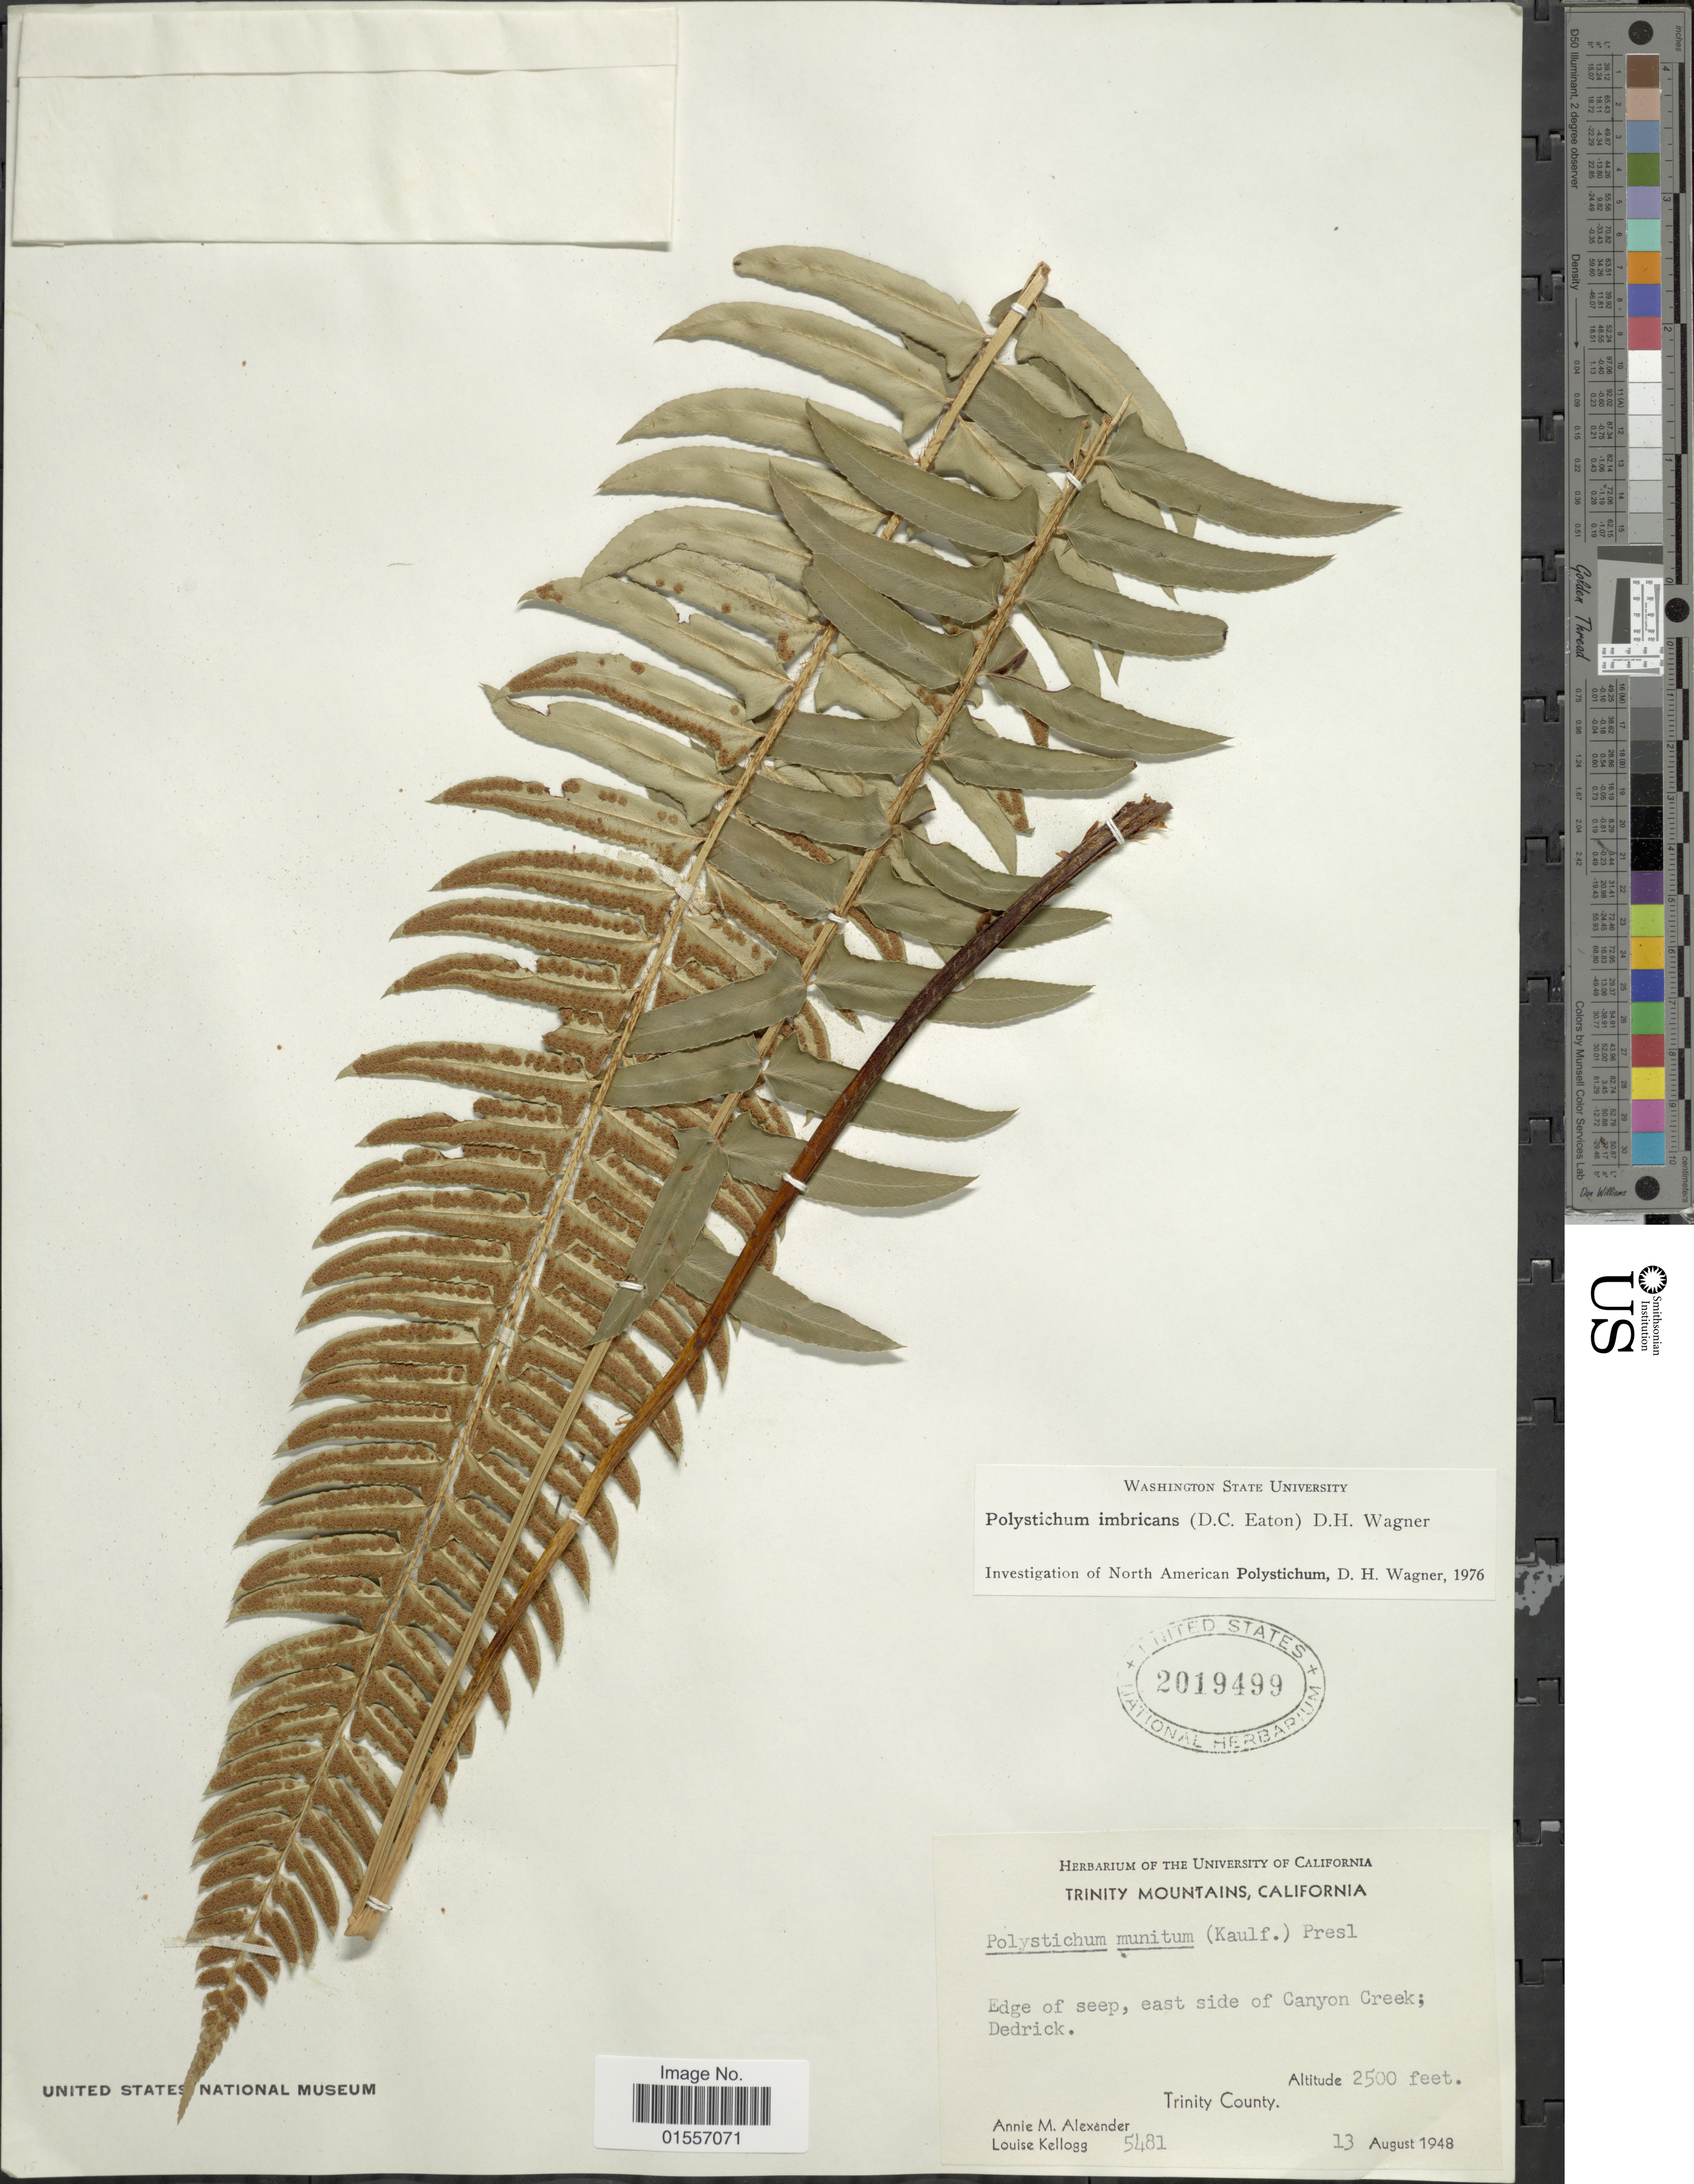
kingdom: Plantae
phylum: Tracheophyta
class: Polypodiopsida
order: Polypodiales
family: Dryopteridaceae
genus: Polystichum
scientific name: Polystichum imbricans subsp. imbricans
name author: (D.C. Eaton) D.H. Wagner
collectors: A. M. Alexander & L. Kellogg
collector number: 5481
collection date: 1948-08-13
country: United States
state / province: California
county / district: Trinity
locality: Trinity Mountains, California, Edge of seep, east side of Canyon Creek; Dedrick, Trinity County.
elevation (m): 762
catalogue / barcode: US 2019499